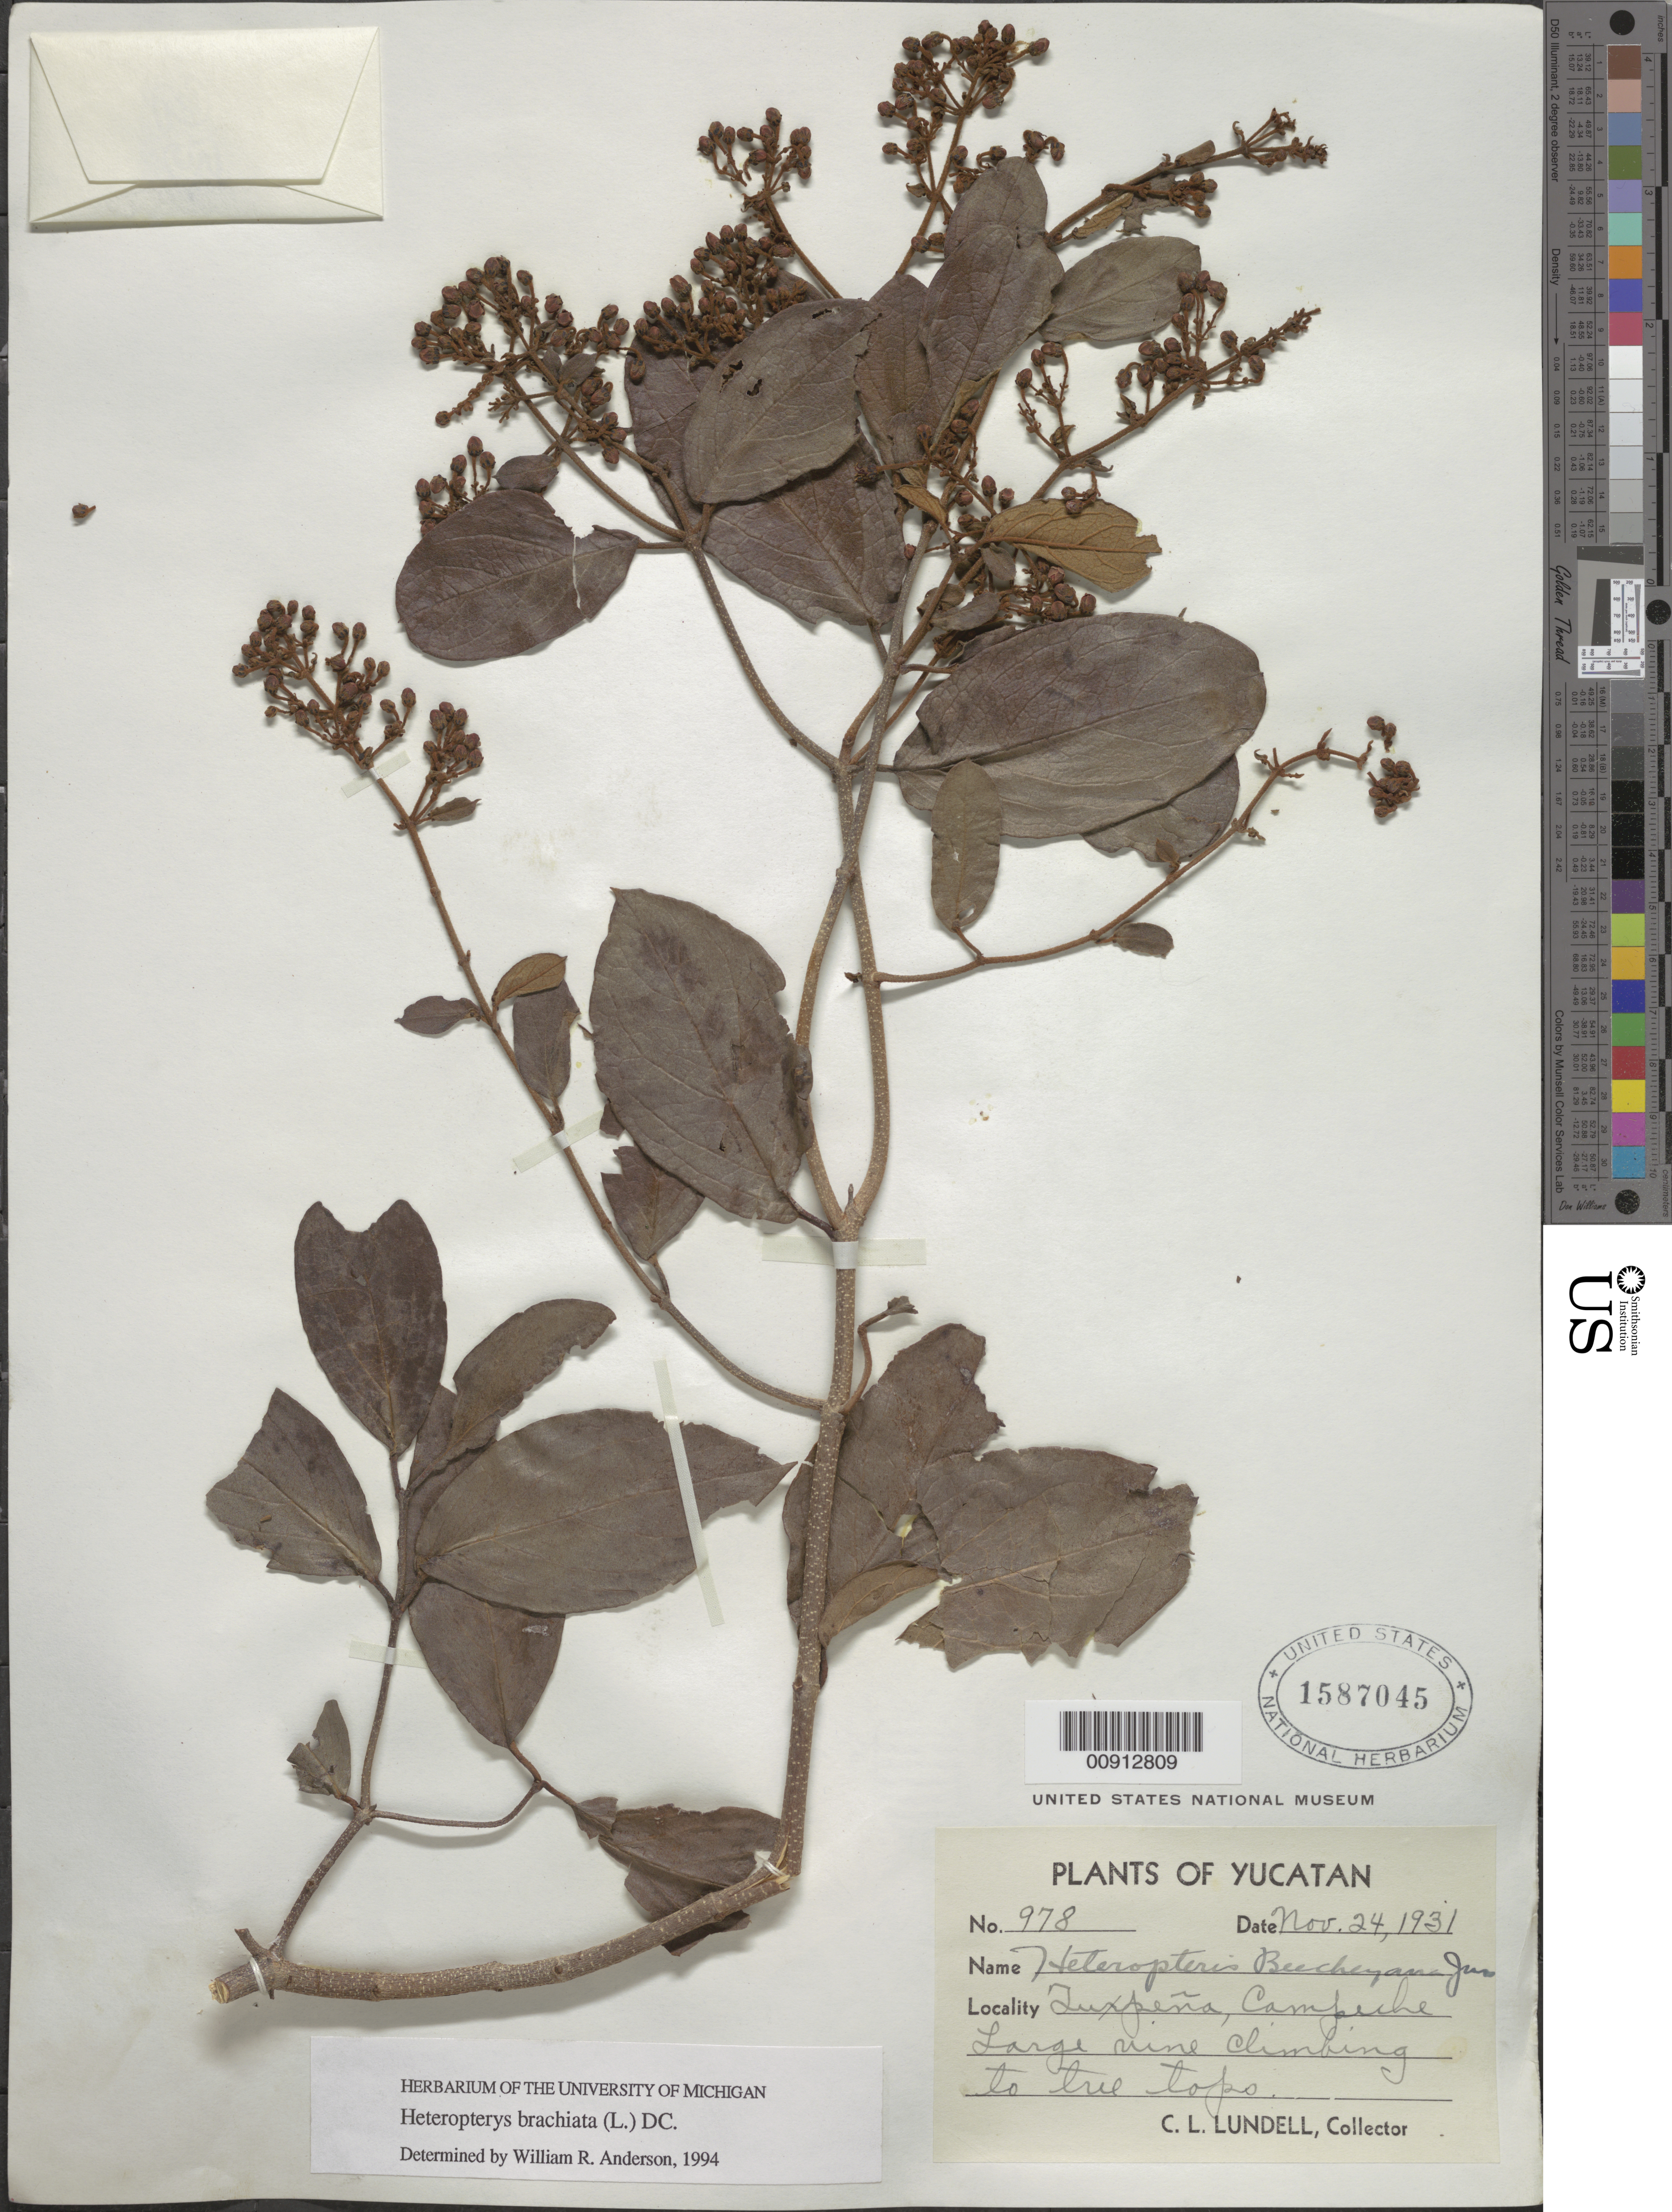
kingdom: Plantae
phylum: Tracheophyta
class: Magnoliopsida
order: Malpighiales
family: Malpighiaceae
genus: Heteropterys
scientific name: Heteropterys brachiata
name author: (L.) DC.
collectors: C. L. Lundell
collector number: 978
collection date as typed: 24 Nov 1931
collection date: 1931-11-24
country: Mexico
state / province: Campeche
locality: Tuxpeña, Campeche.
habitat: Vine climbing to tree tops.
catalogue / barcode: US 1587045